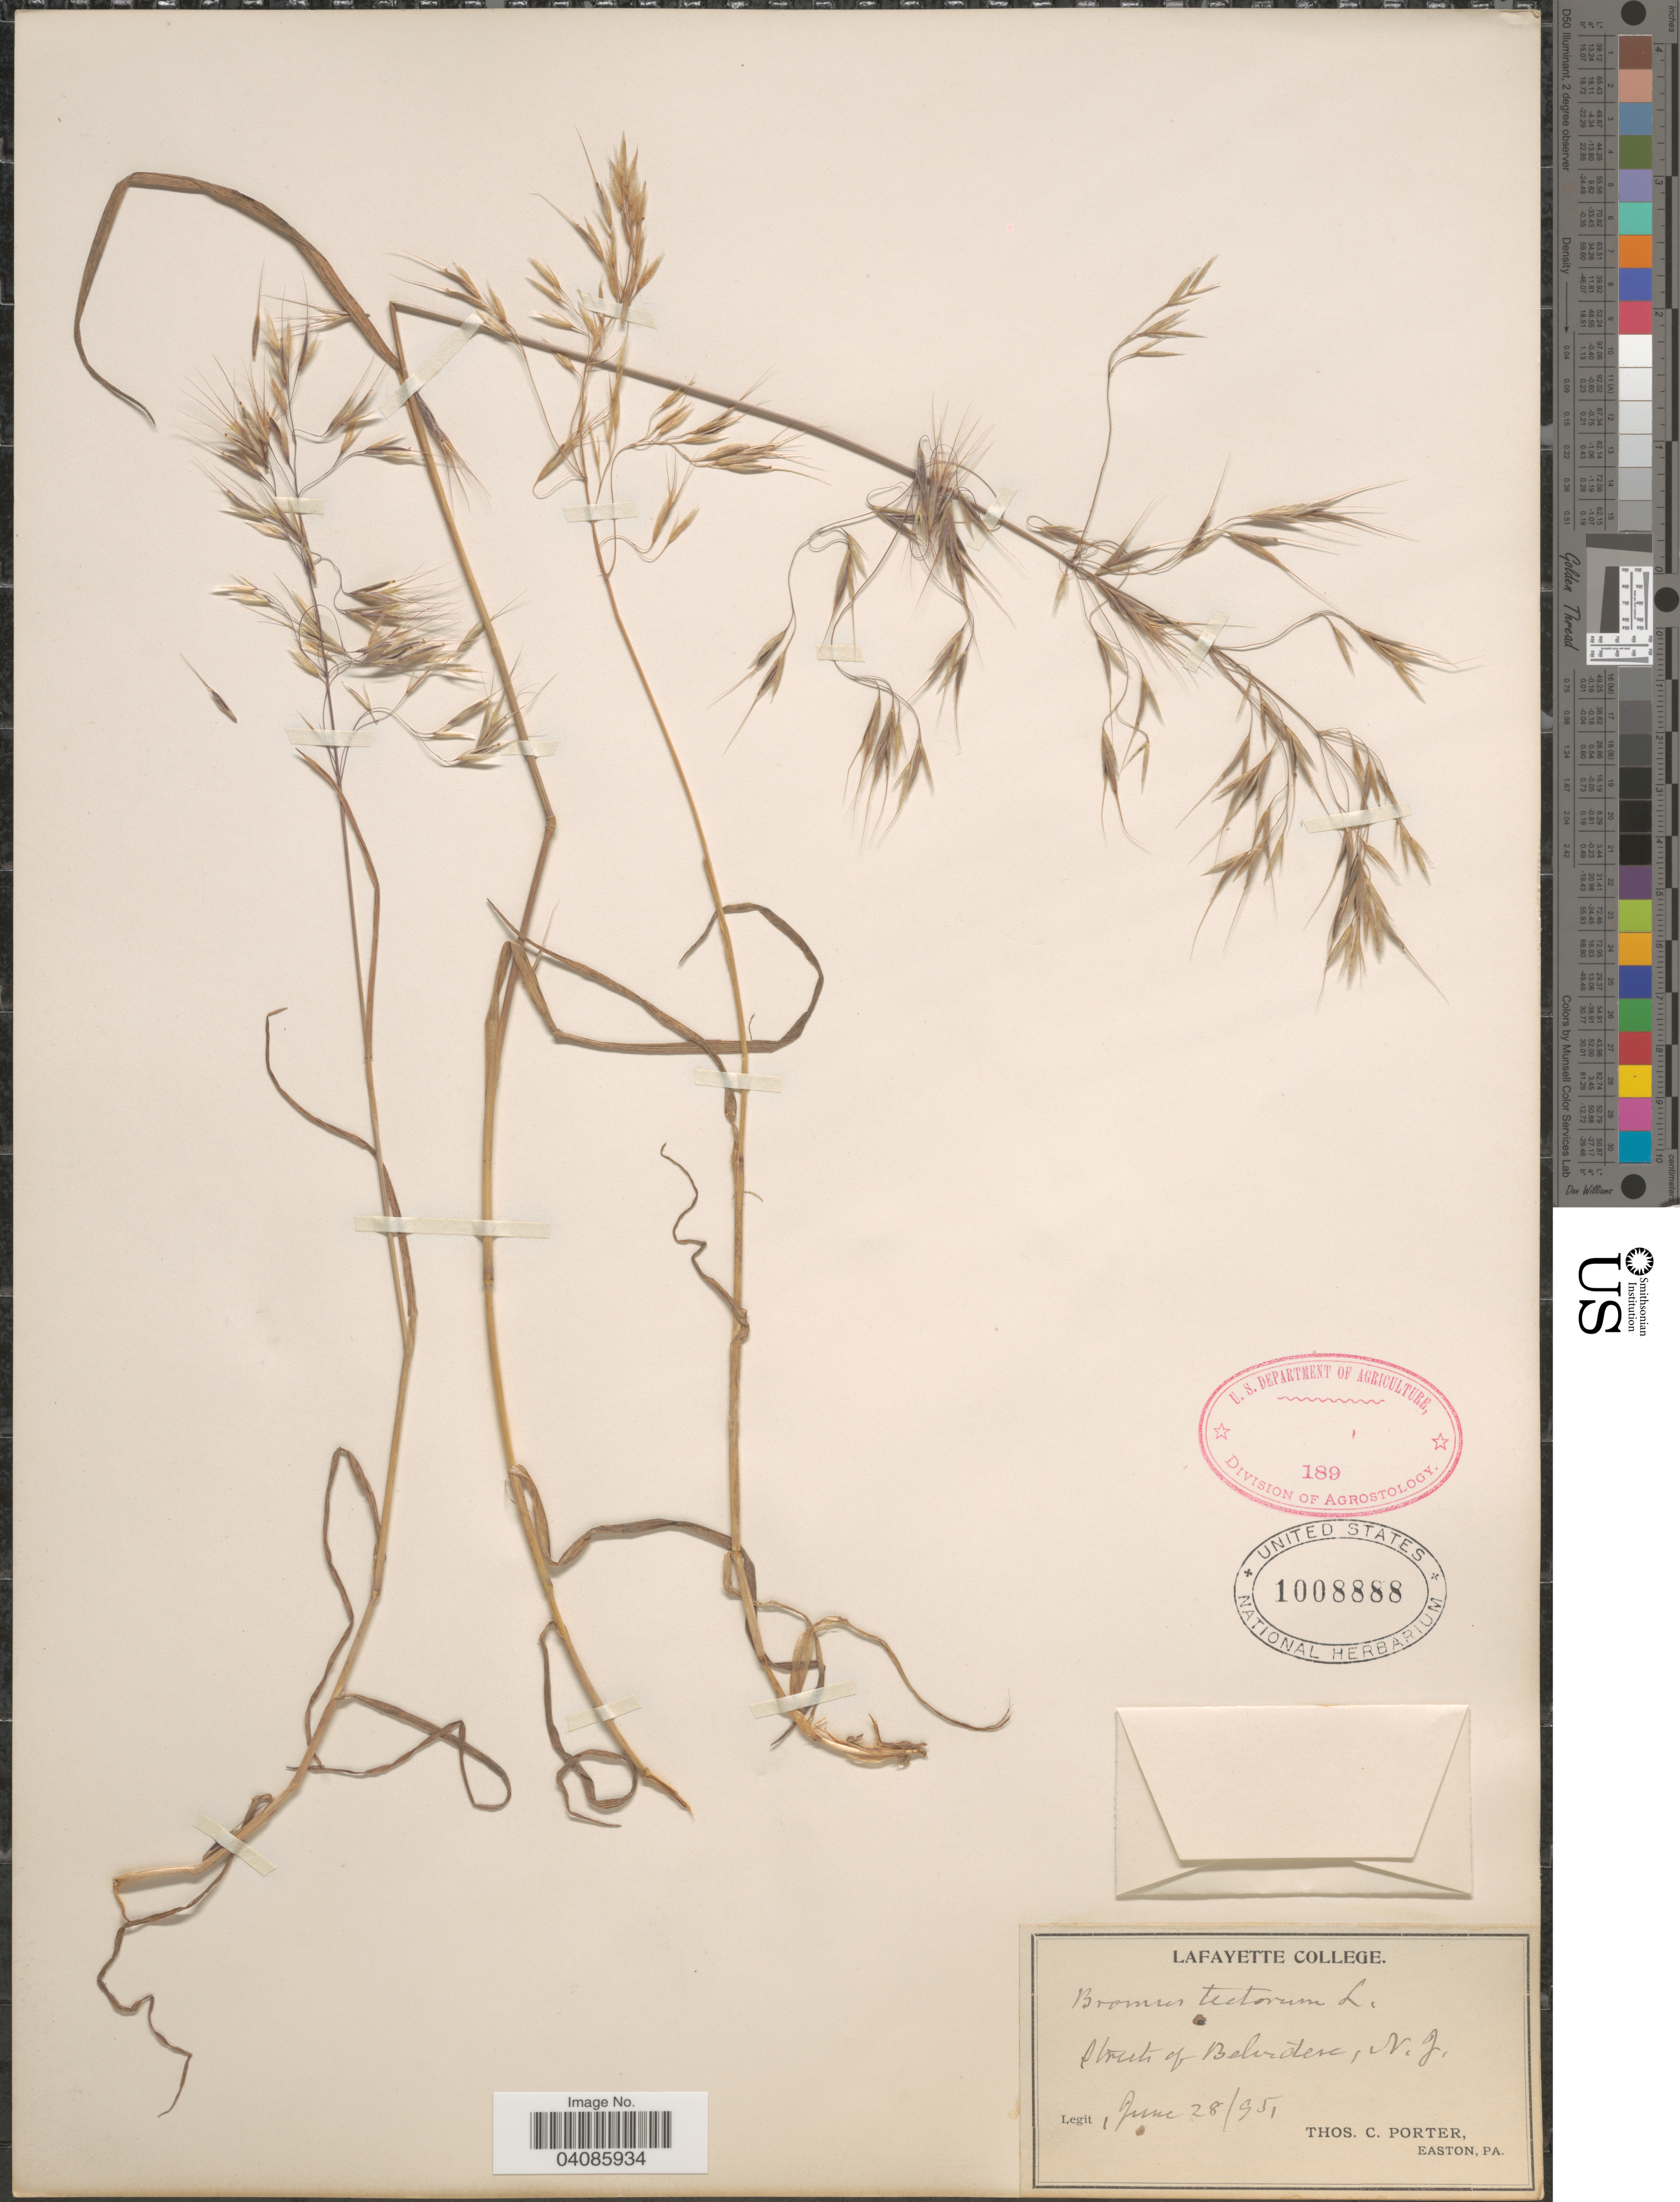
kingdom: Plantae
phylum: Tracheophyta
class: Liliopsida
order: Poales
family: Poaceae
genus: Bromus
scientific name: Bromus tectorum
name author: L.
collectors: T. Porter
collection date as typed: Transcribed d/m/y: 28/6/95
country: United States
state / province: New Jersey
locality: Streets of Belvidere.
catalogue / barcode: US 1008888